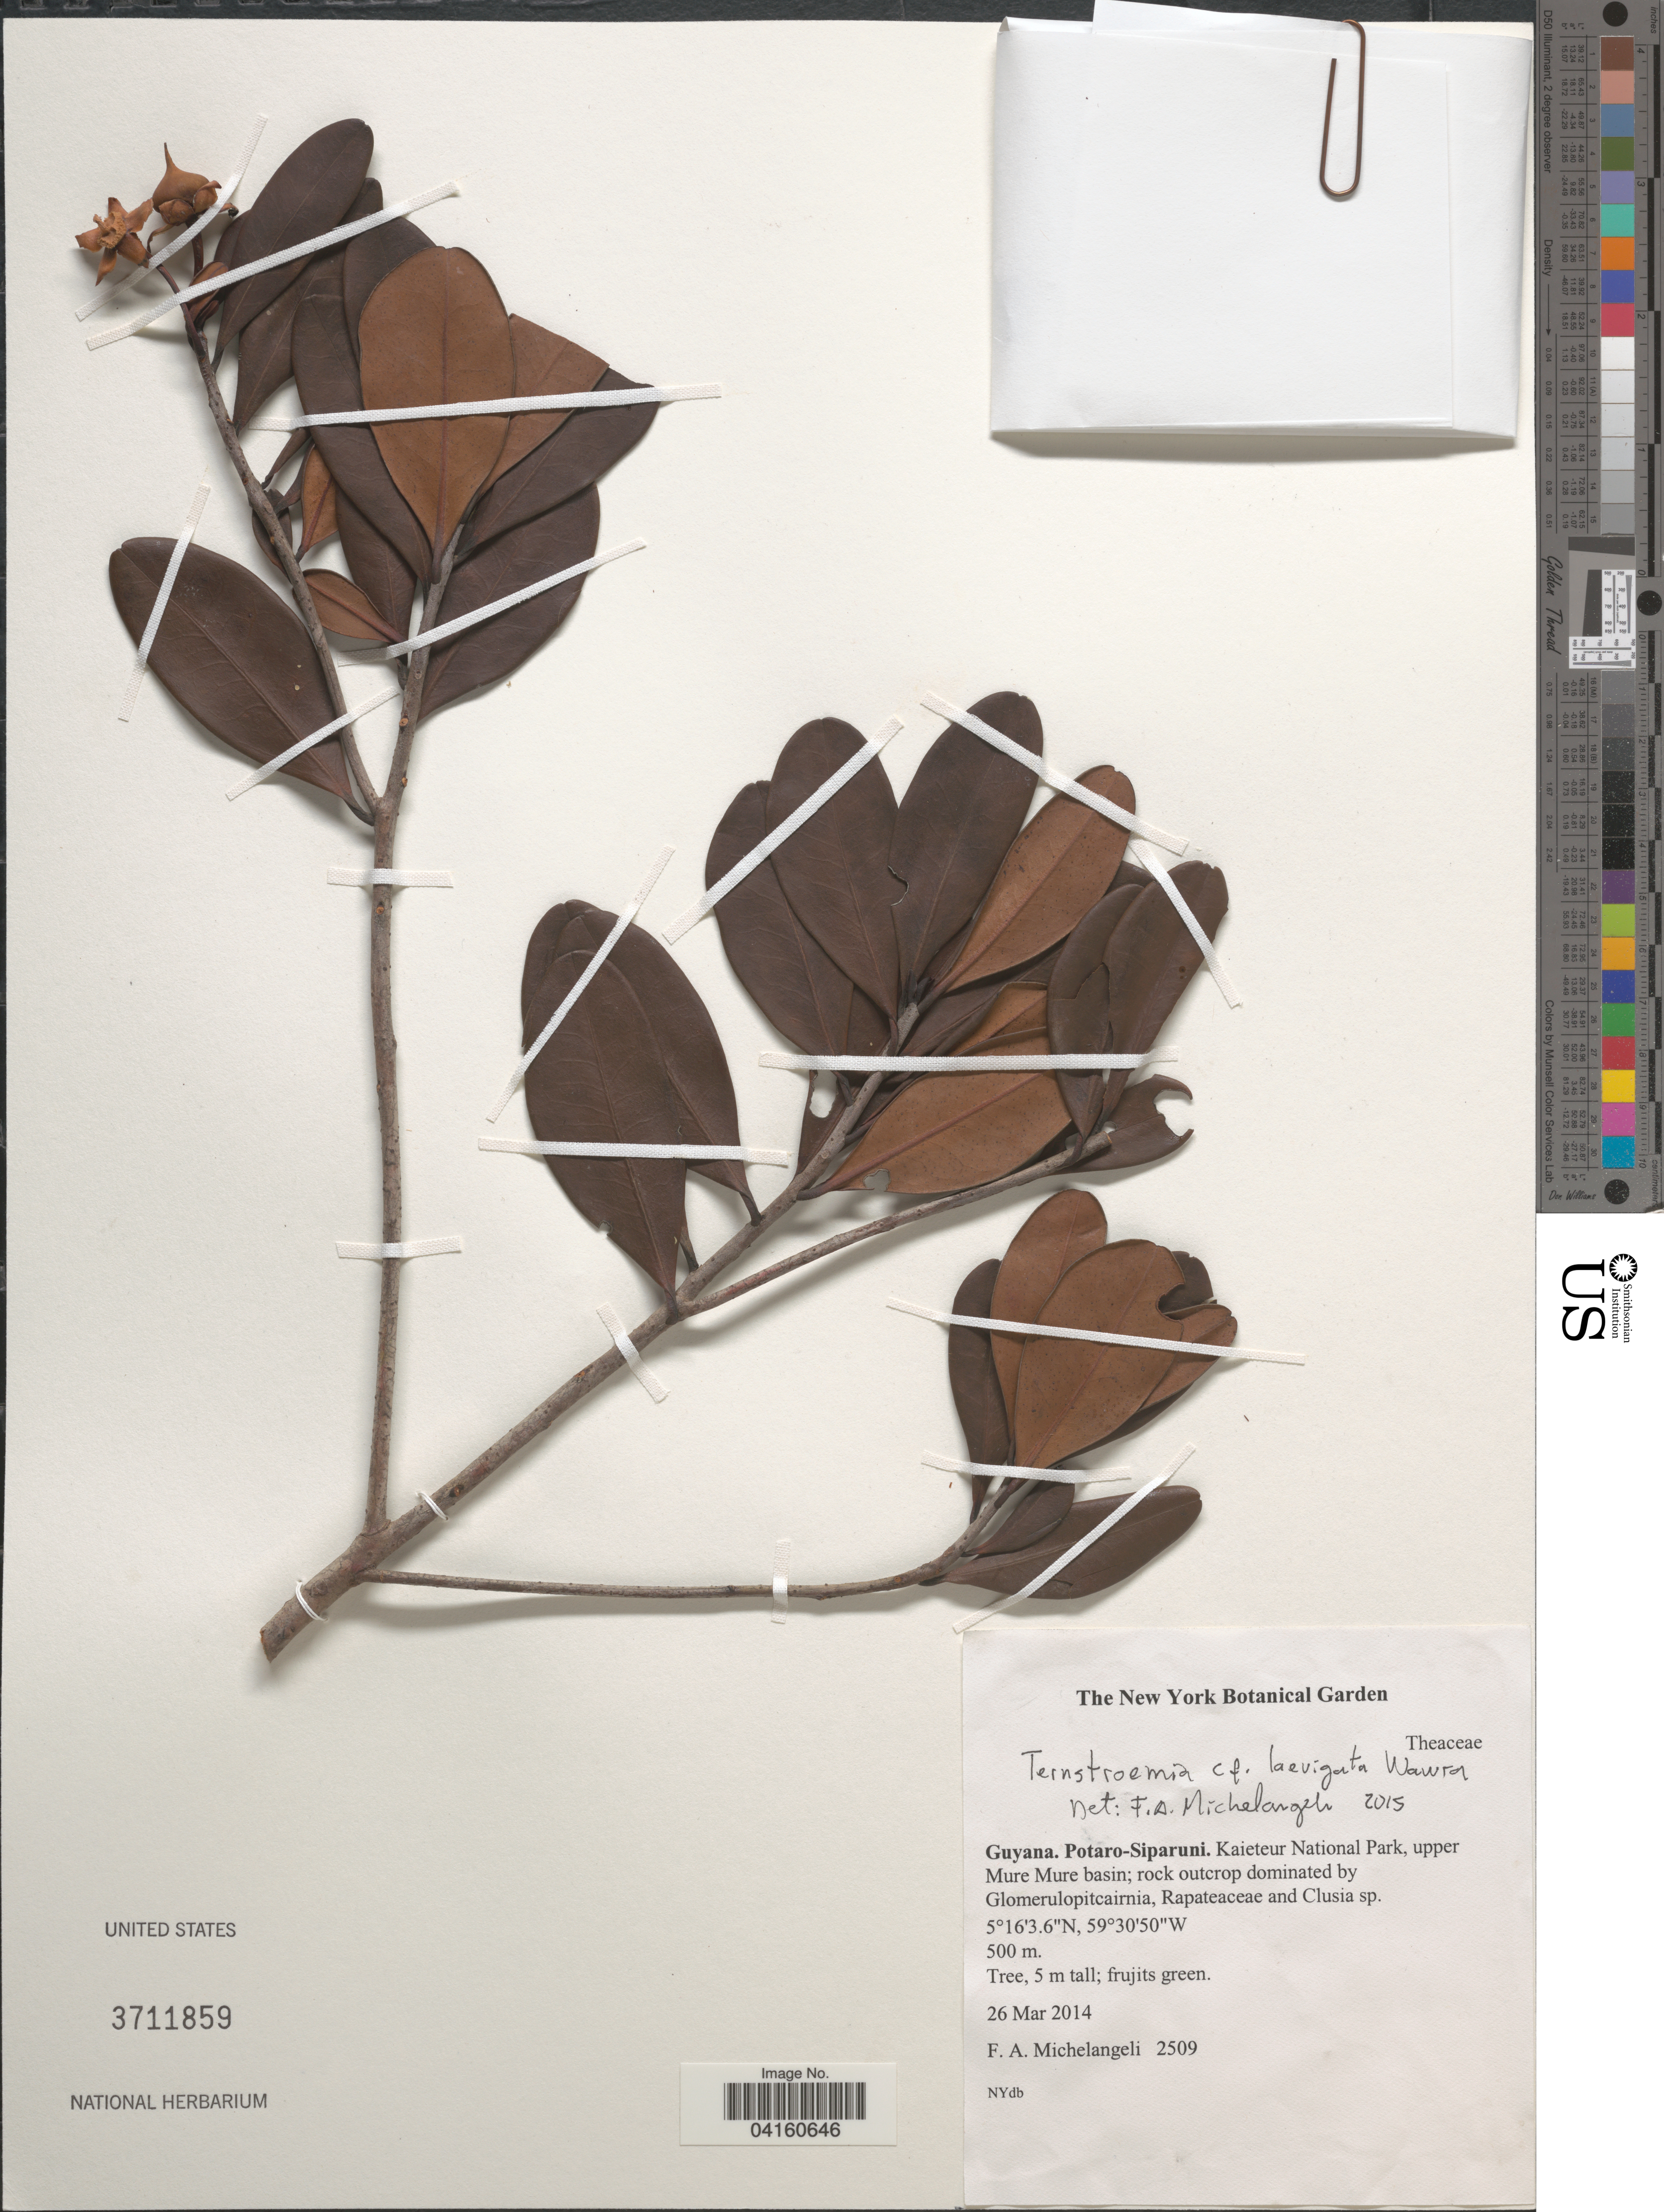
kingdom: Plantae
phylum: Tracheophyta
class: Magnoliopsida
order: Ericales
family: Pentaphylacaceae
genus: Ternstroemia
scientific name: Ternstroemia laevigata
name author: Wawra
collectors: F. A. Michelangeli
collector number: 2509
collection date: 2014-03-26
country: Guyana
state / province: Potaro-Siparuni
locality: Kaieteur National Park, upper Mure Mure basin.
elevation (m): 500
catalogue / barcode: US 3711859